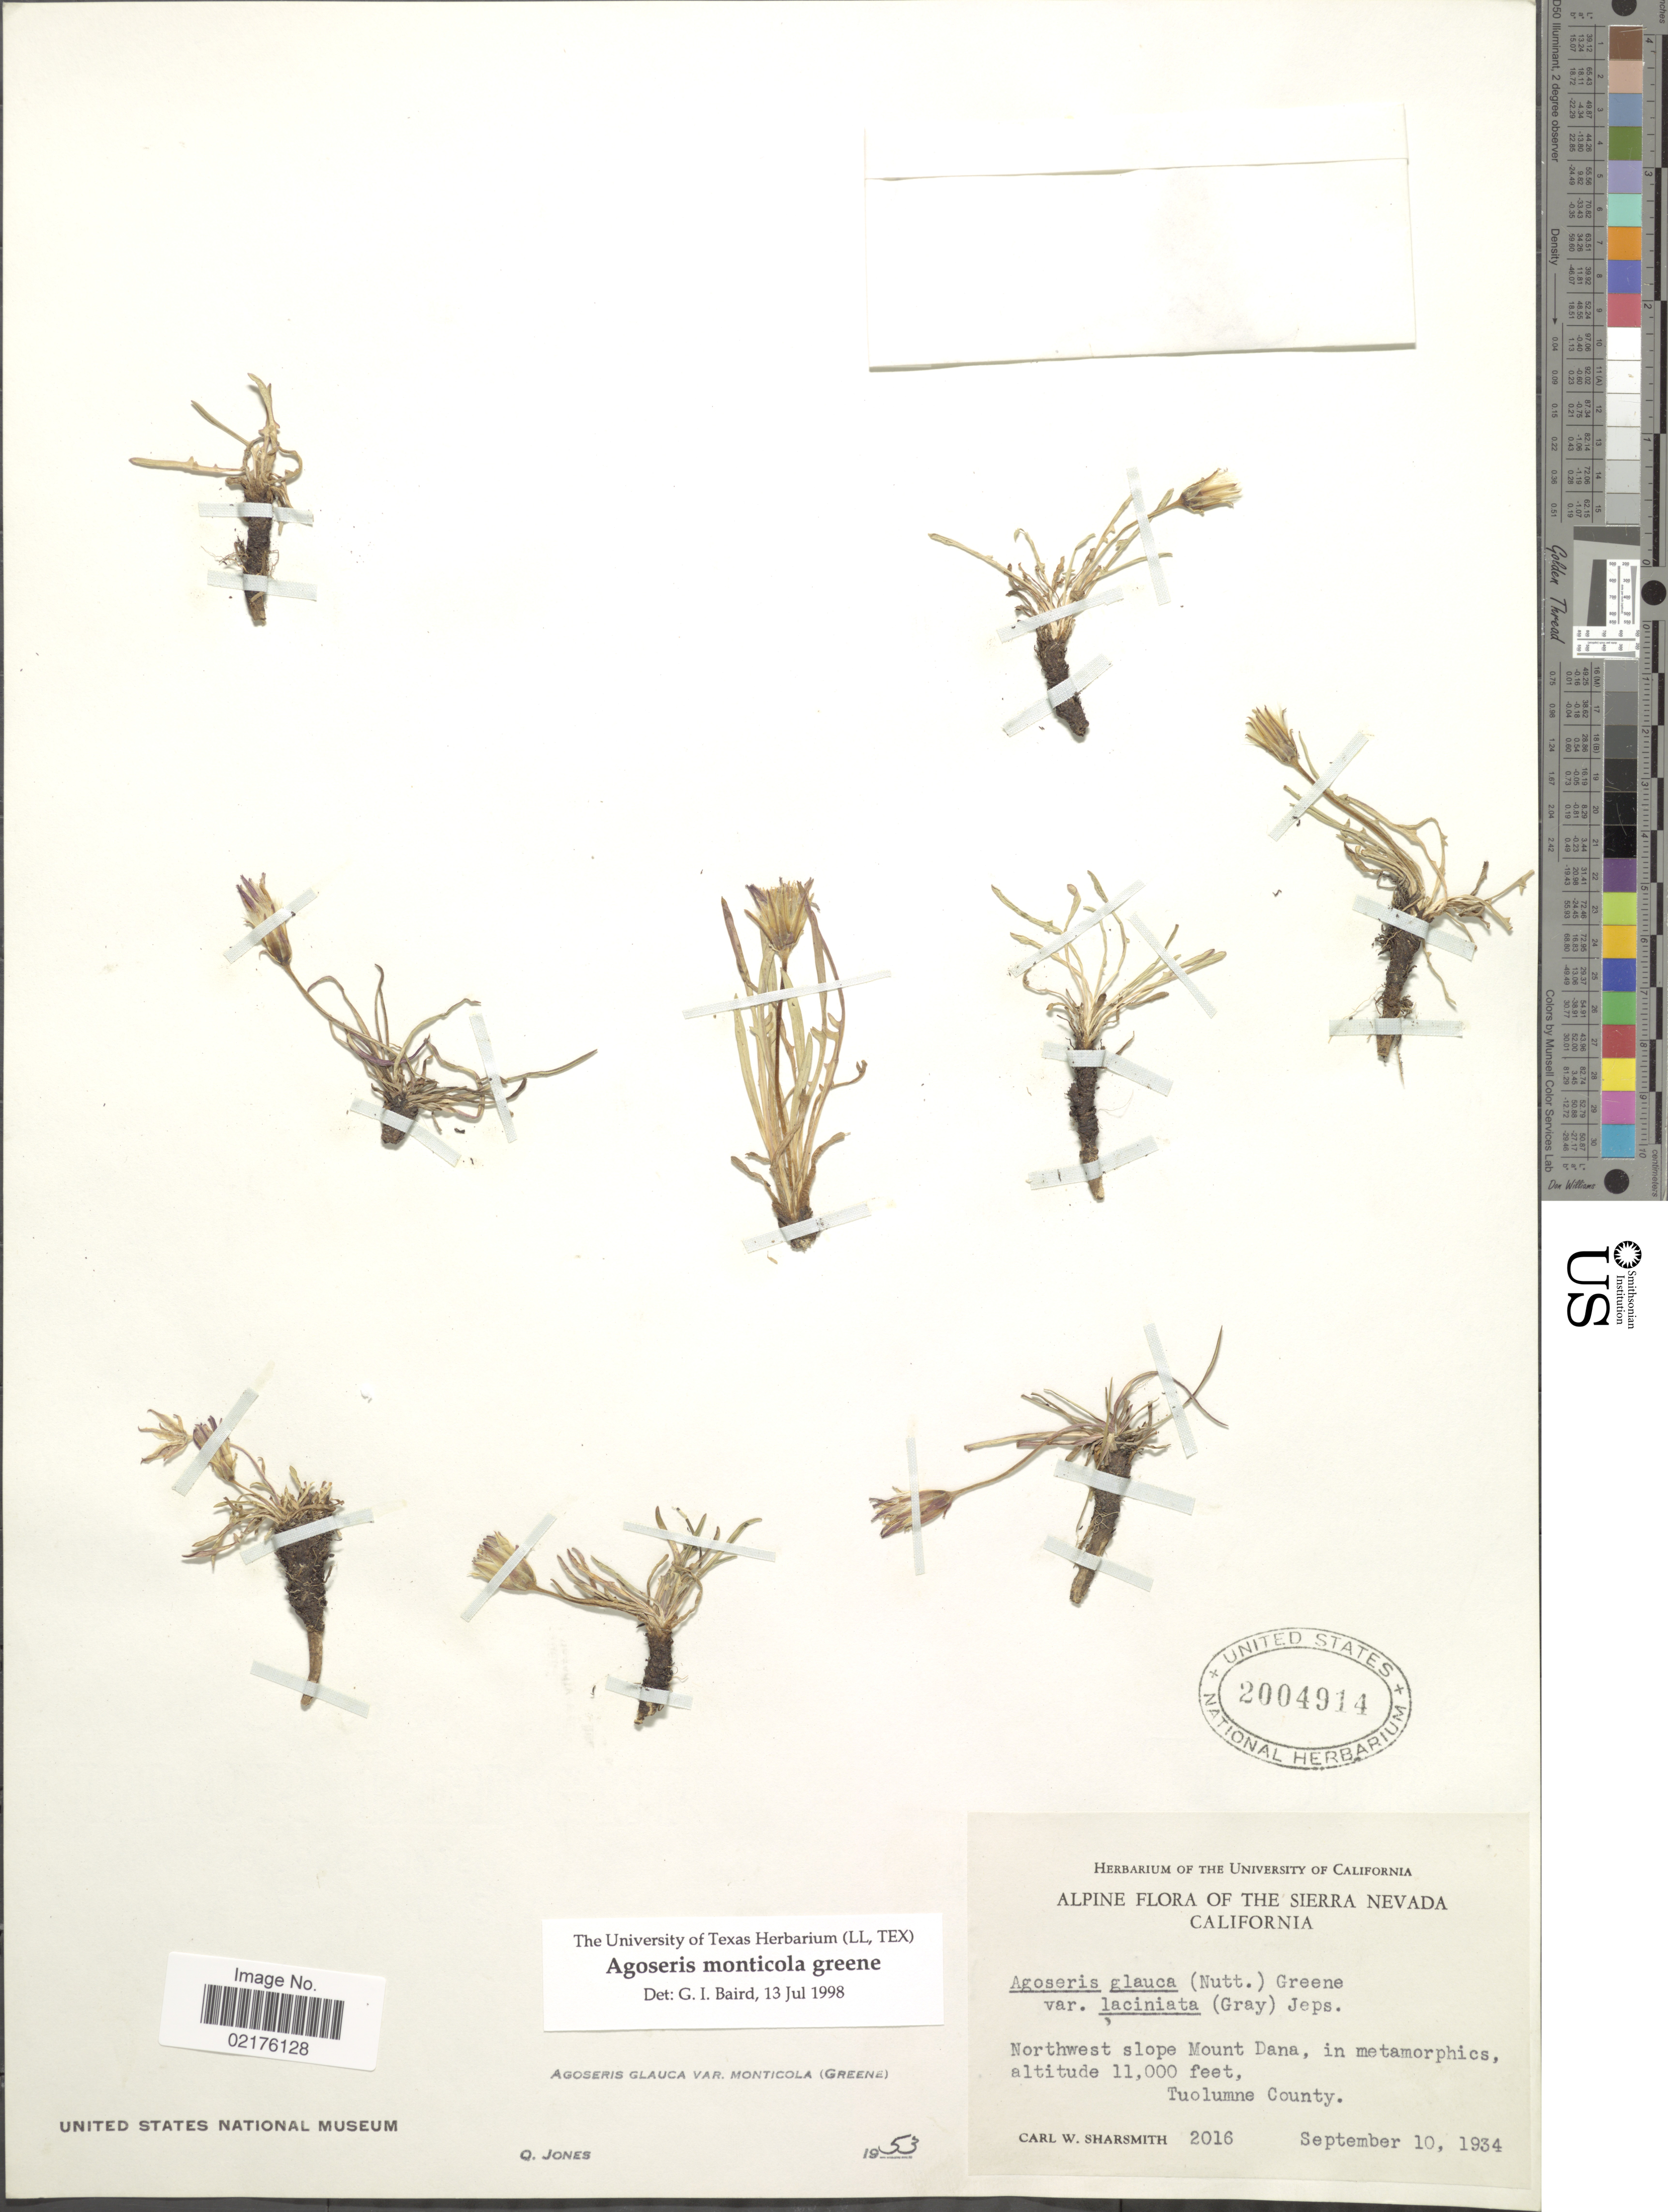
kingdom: Plantae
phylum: Tracheophyta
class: Magnoliopsida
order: Asterales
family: Asteraceae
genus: Agoseris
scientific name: Agoseris monticola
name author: Greene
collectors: C. Sharsmith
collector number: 2016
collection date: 1934-09-10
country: United States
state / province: California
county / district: Tuolumne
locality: The Sierra Nevada, California, Northwest slope Mount Dana, in metamorphics, Tuolumne County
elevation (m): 3353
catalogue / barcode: US 2004914